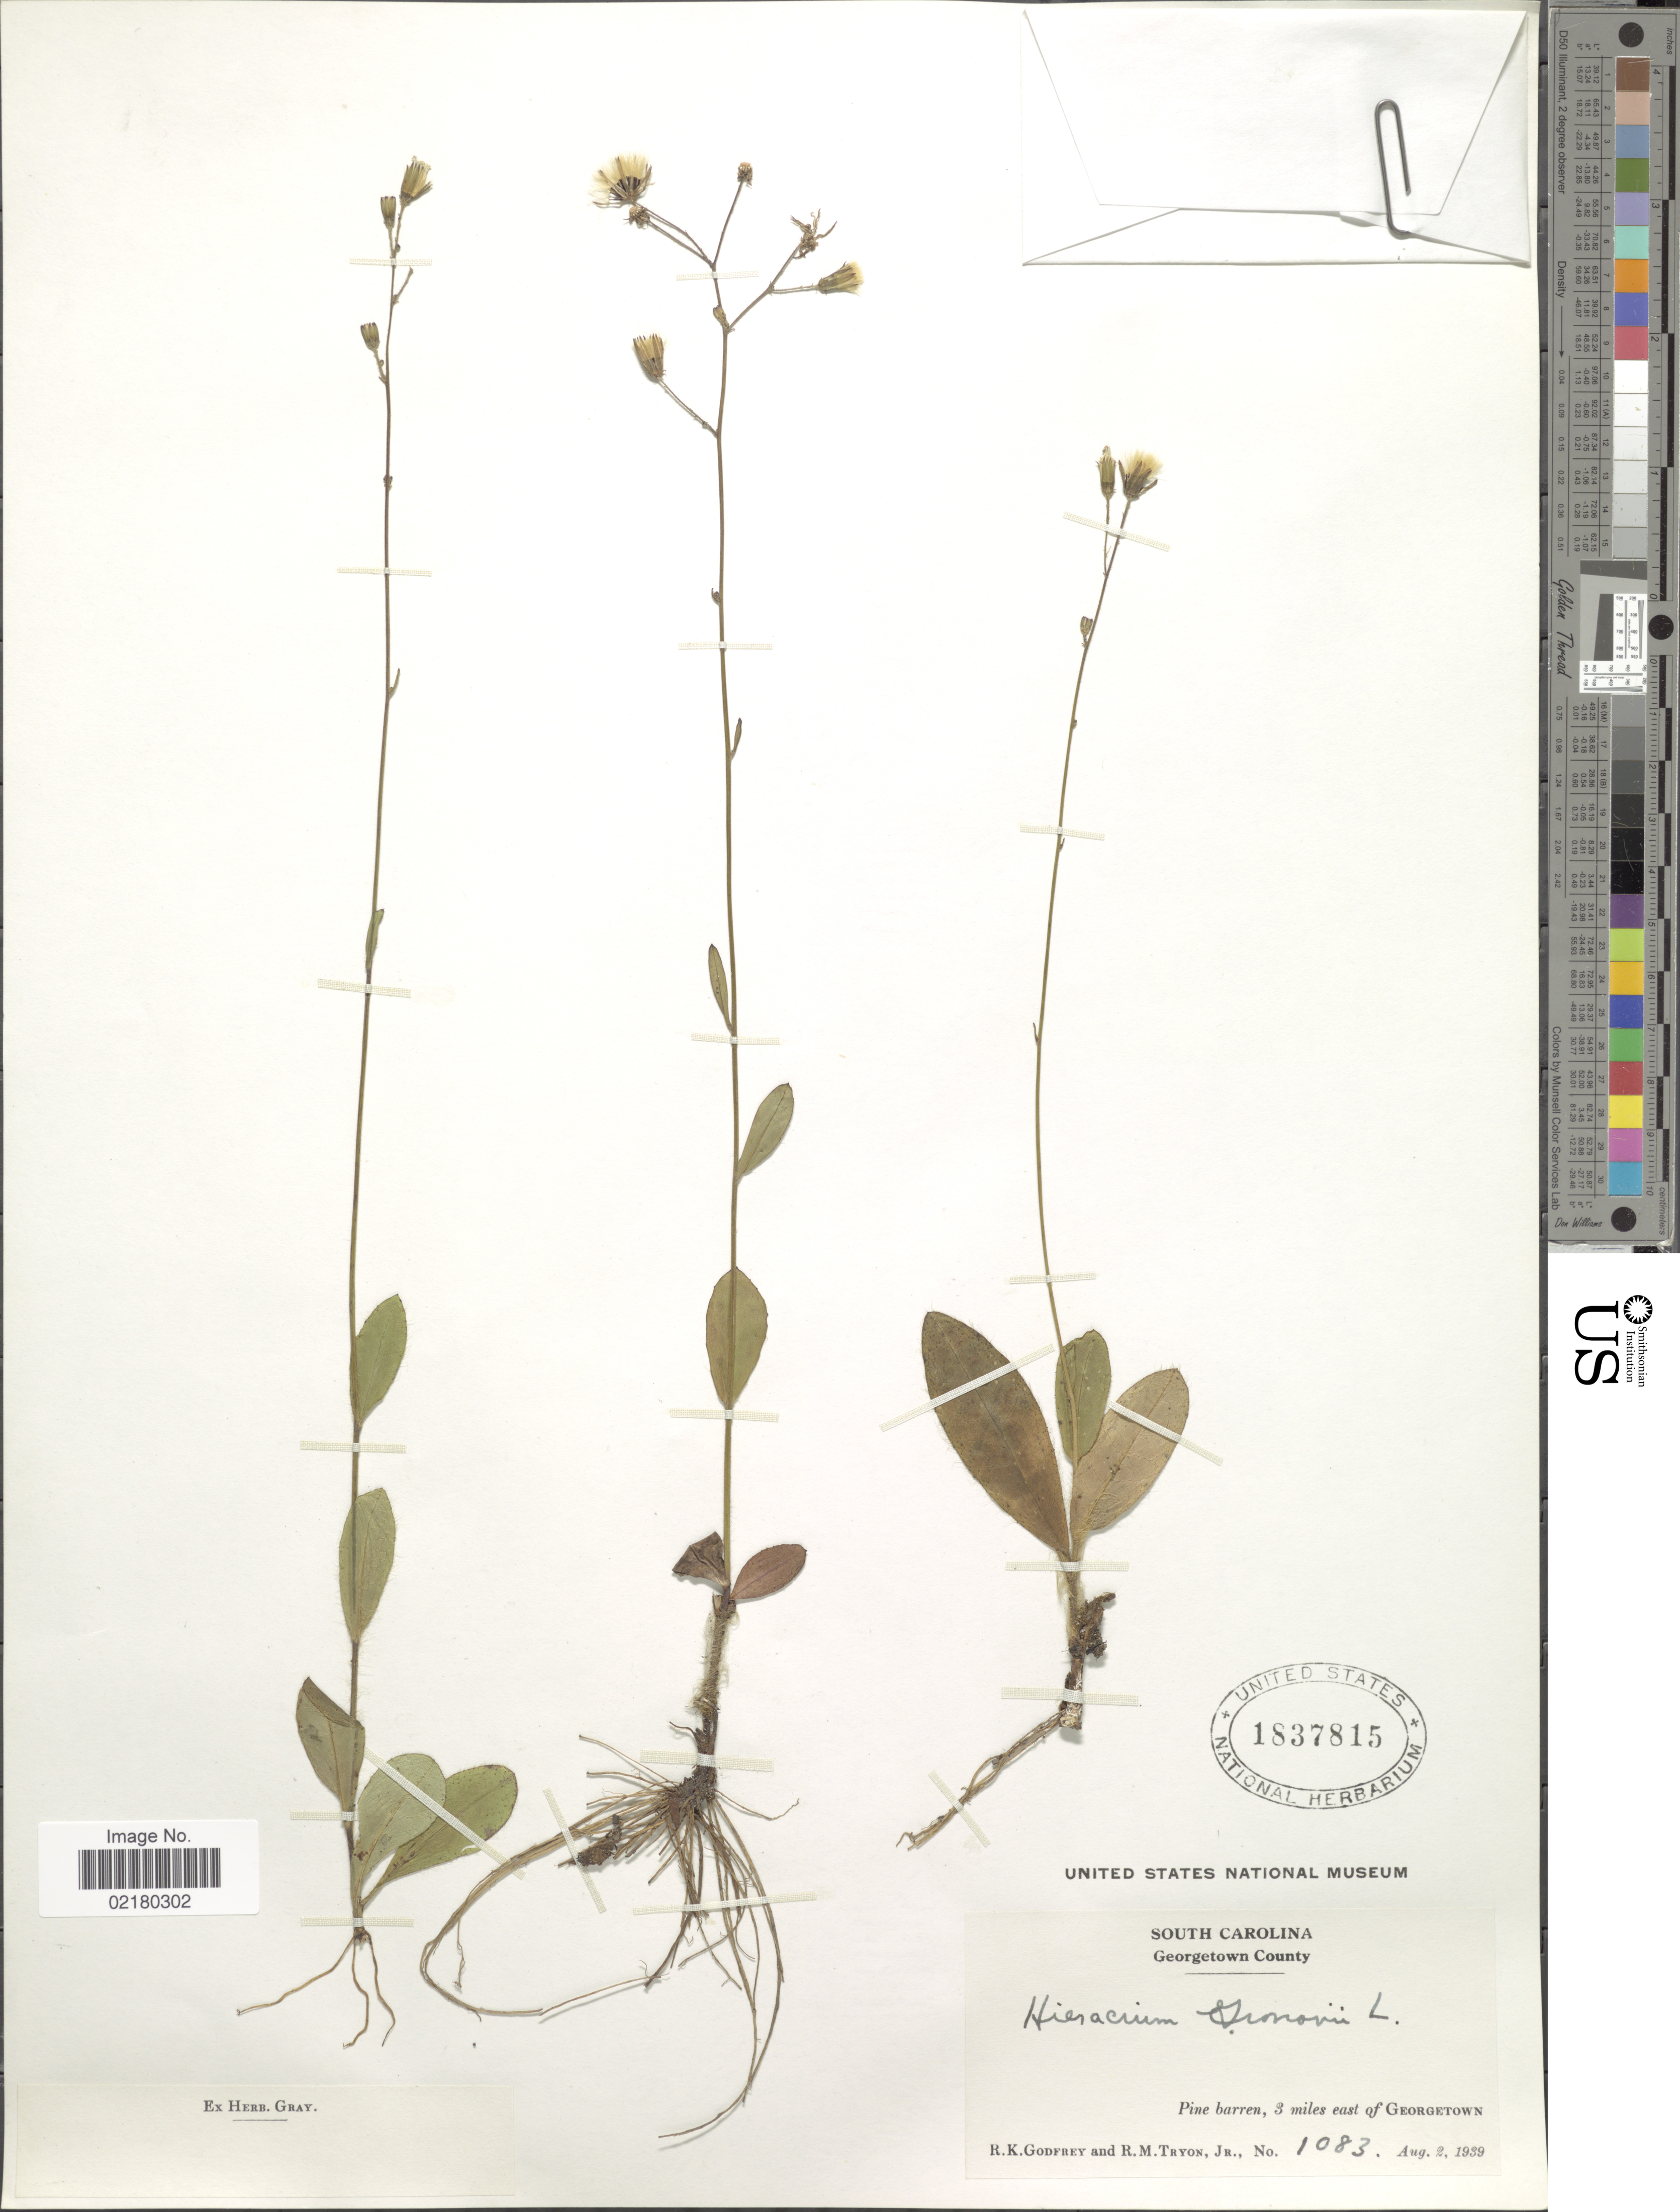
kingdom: Plantae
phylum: Tracheophyta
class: Magnoliopsida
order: Asterales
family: Asteraceae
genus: Hieracium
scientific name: Hieracium gronovii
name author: L.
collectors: R. K. Godfrey & R. M. Tryon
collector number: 1083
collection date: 1939-08-02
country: United States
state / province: South Carolina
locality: Georgetown County, Pine barren, 3 miles east of Georgetown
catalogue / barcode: US 1837815